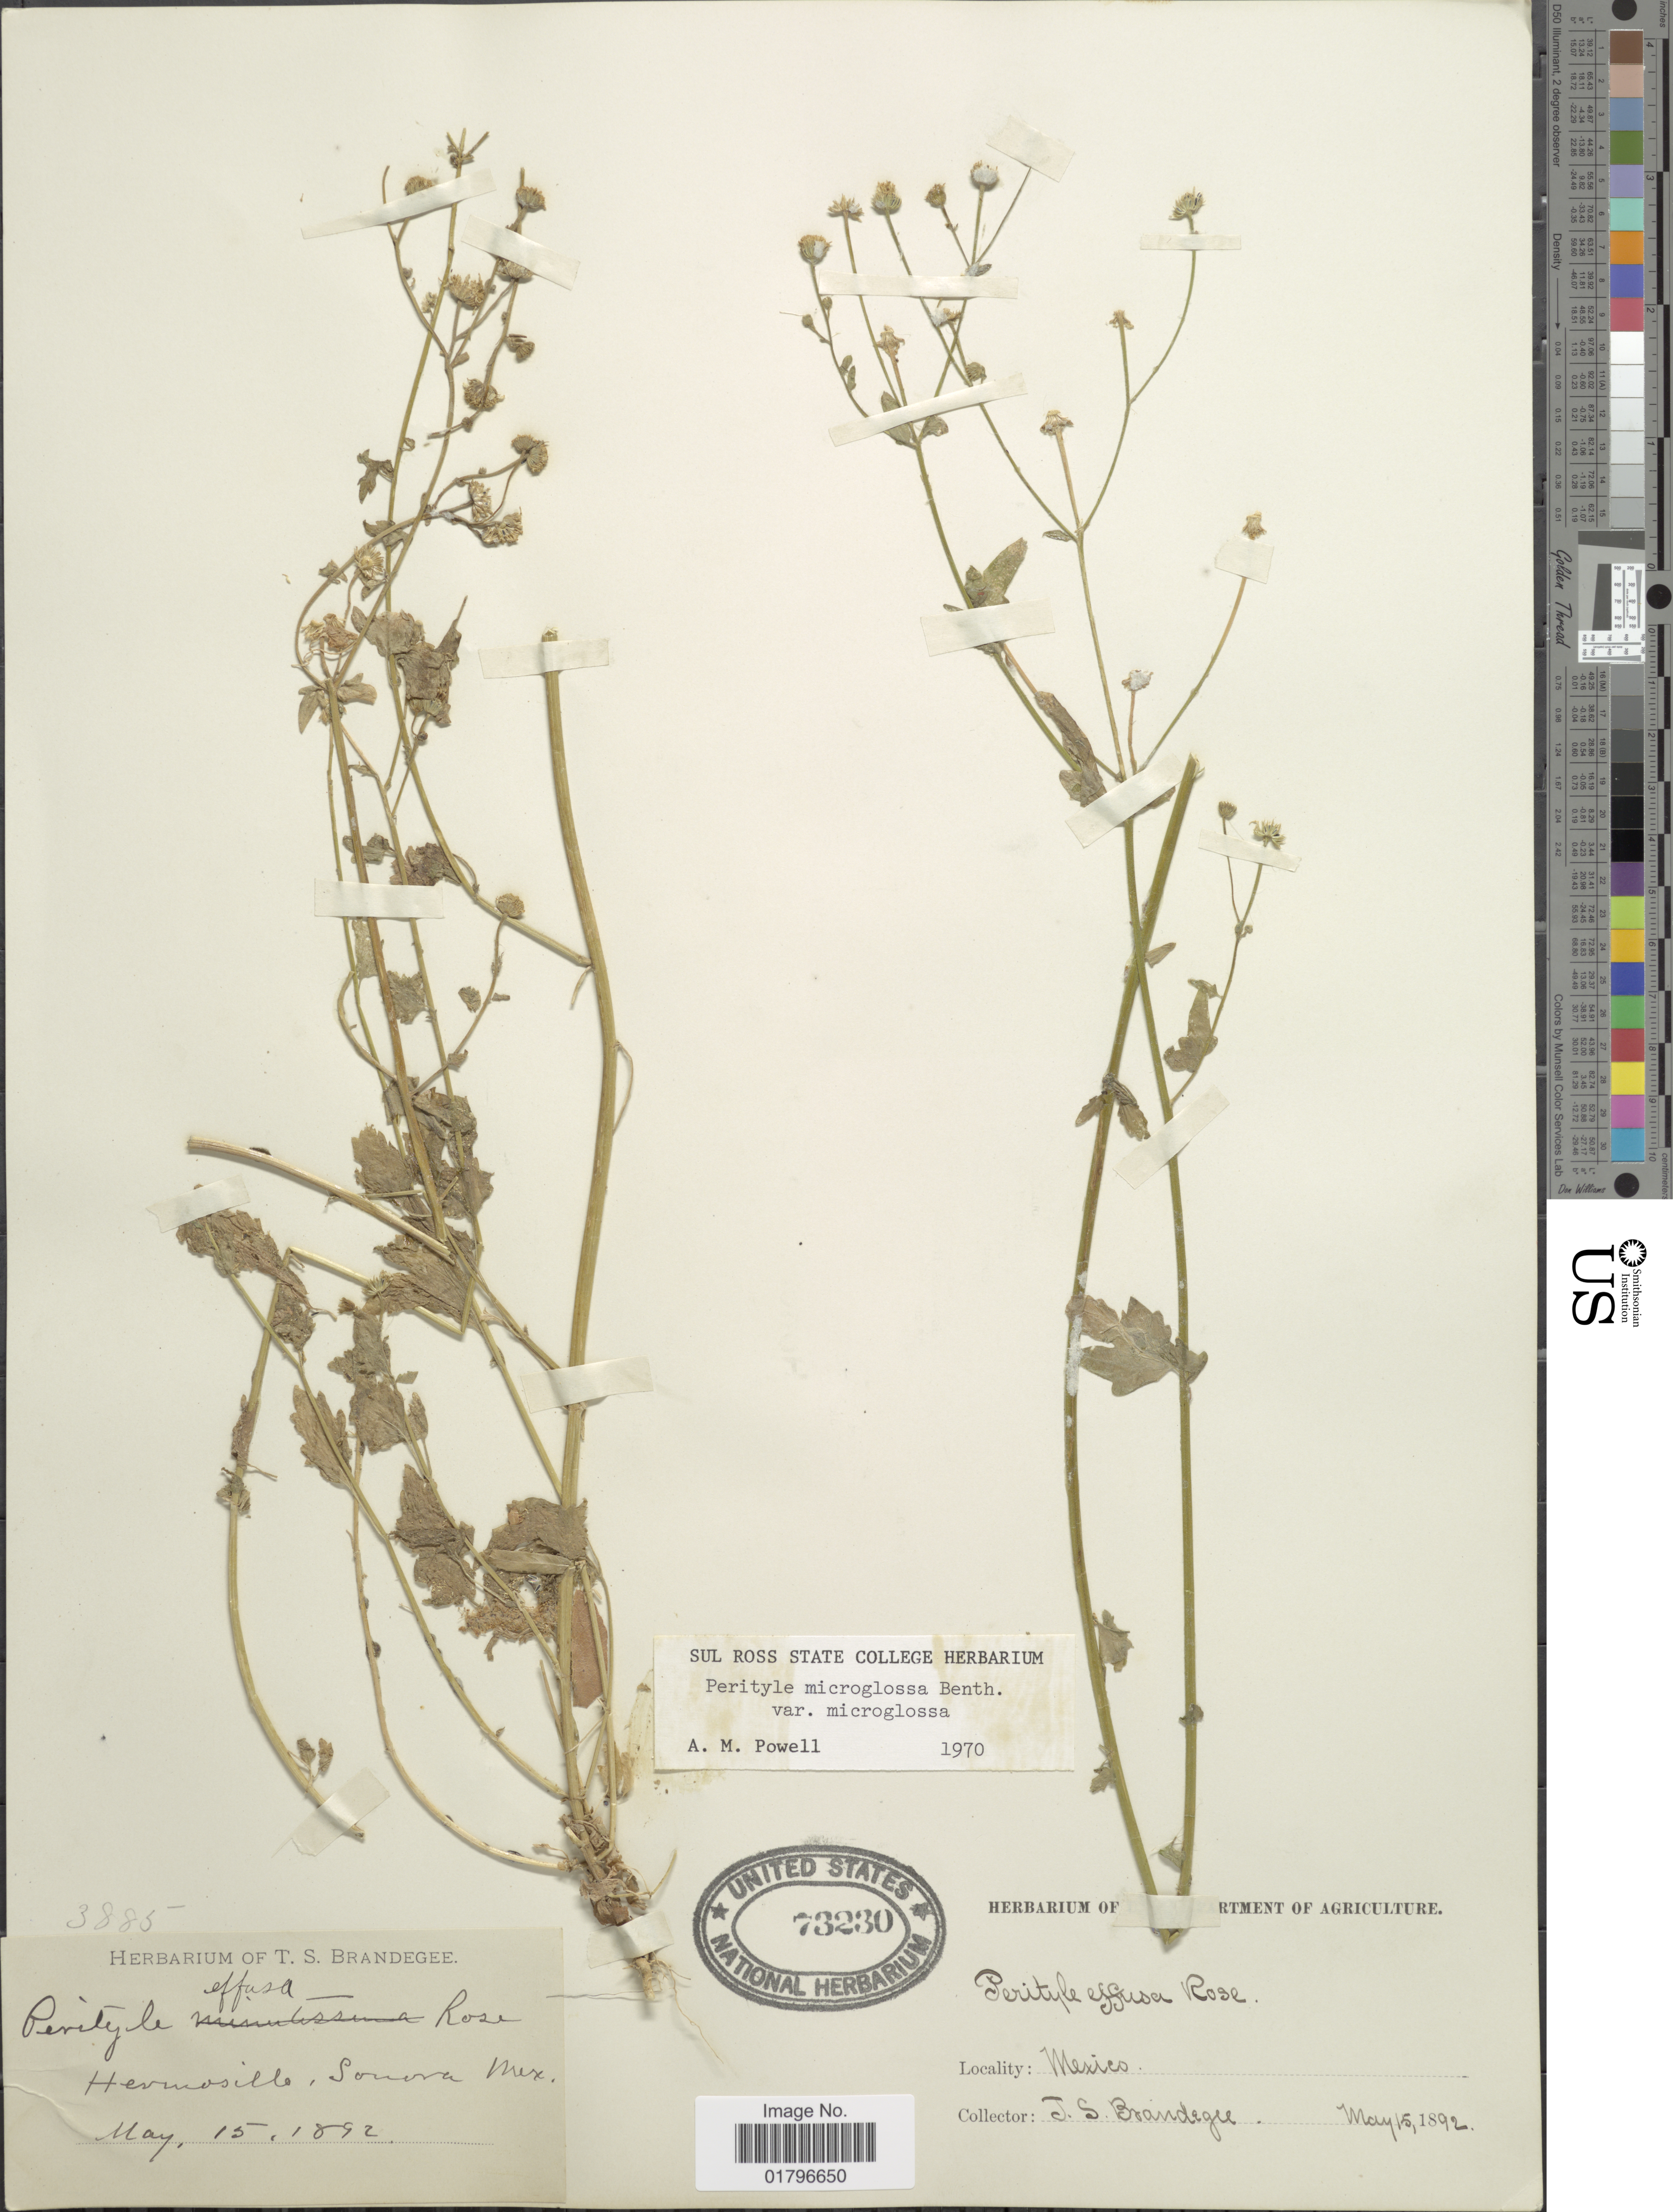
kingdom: Plantae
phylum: Tracheophyta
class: Magnoliopsida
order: Asterales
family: Asteraceae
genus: Perityle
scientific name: Perityle microglossa var. microglossa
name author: Benth.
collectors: J. S. Brandegee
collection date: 1892-05-15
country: Mexico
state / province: Sonora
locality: Hermsville, Sonora, Mex.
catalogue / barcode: US 73230